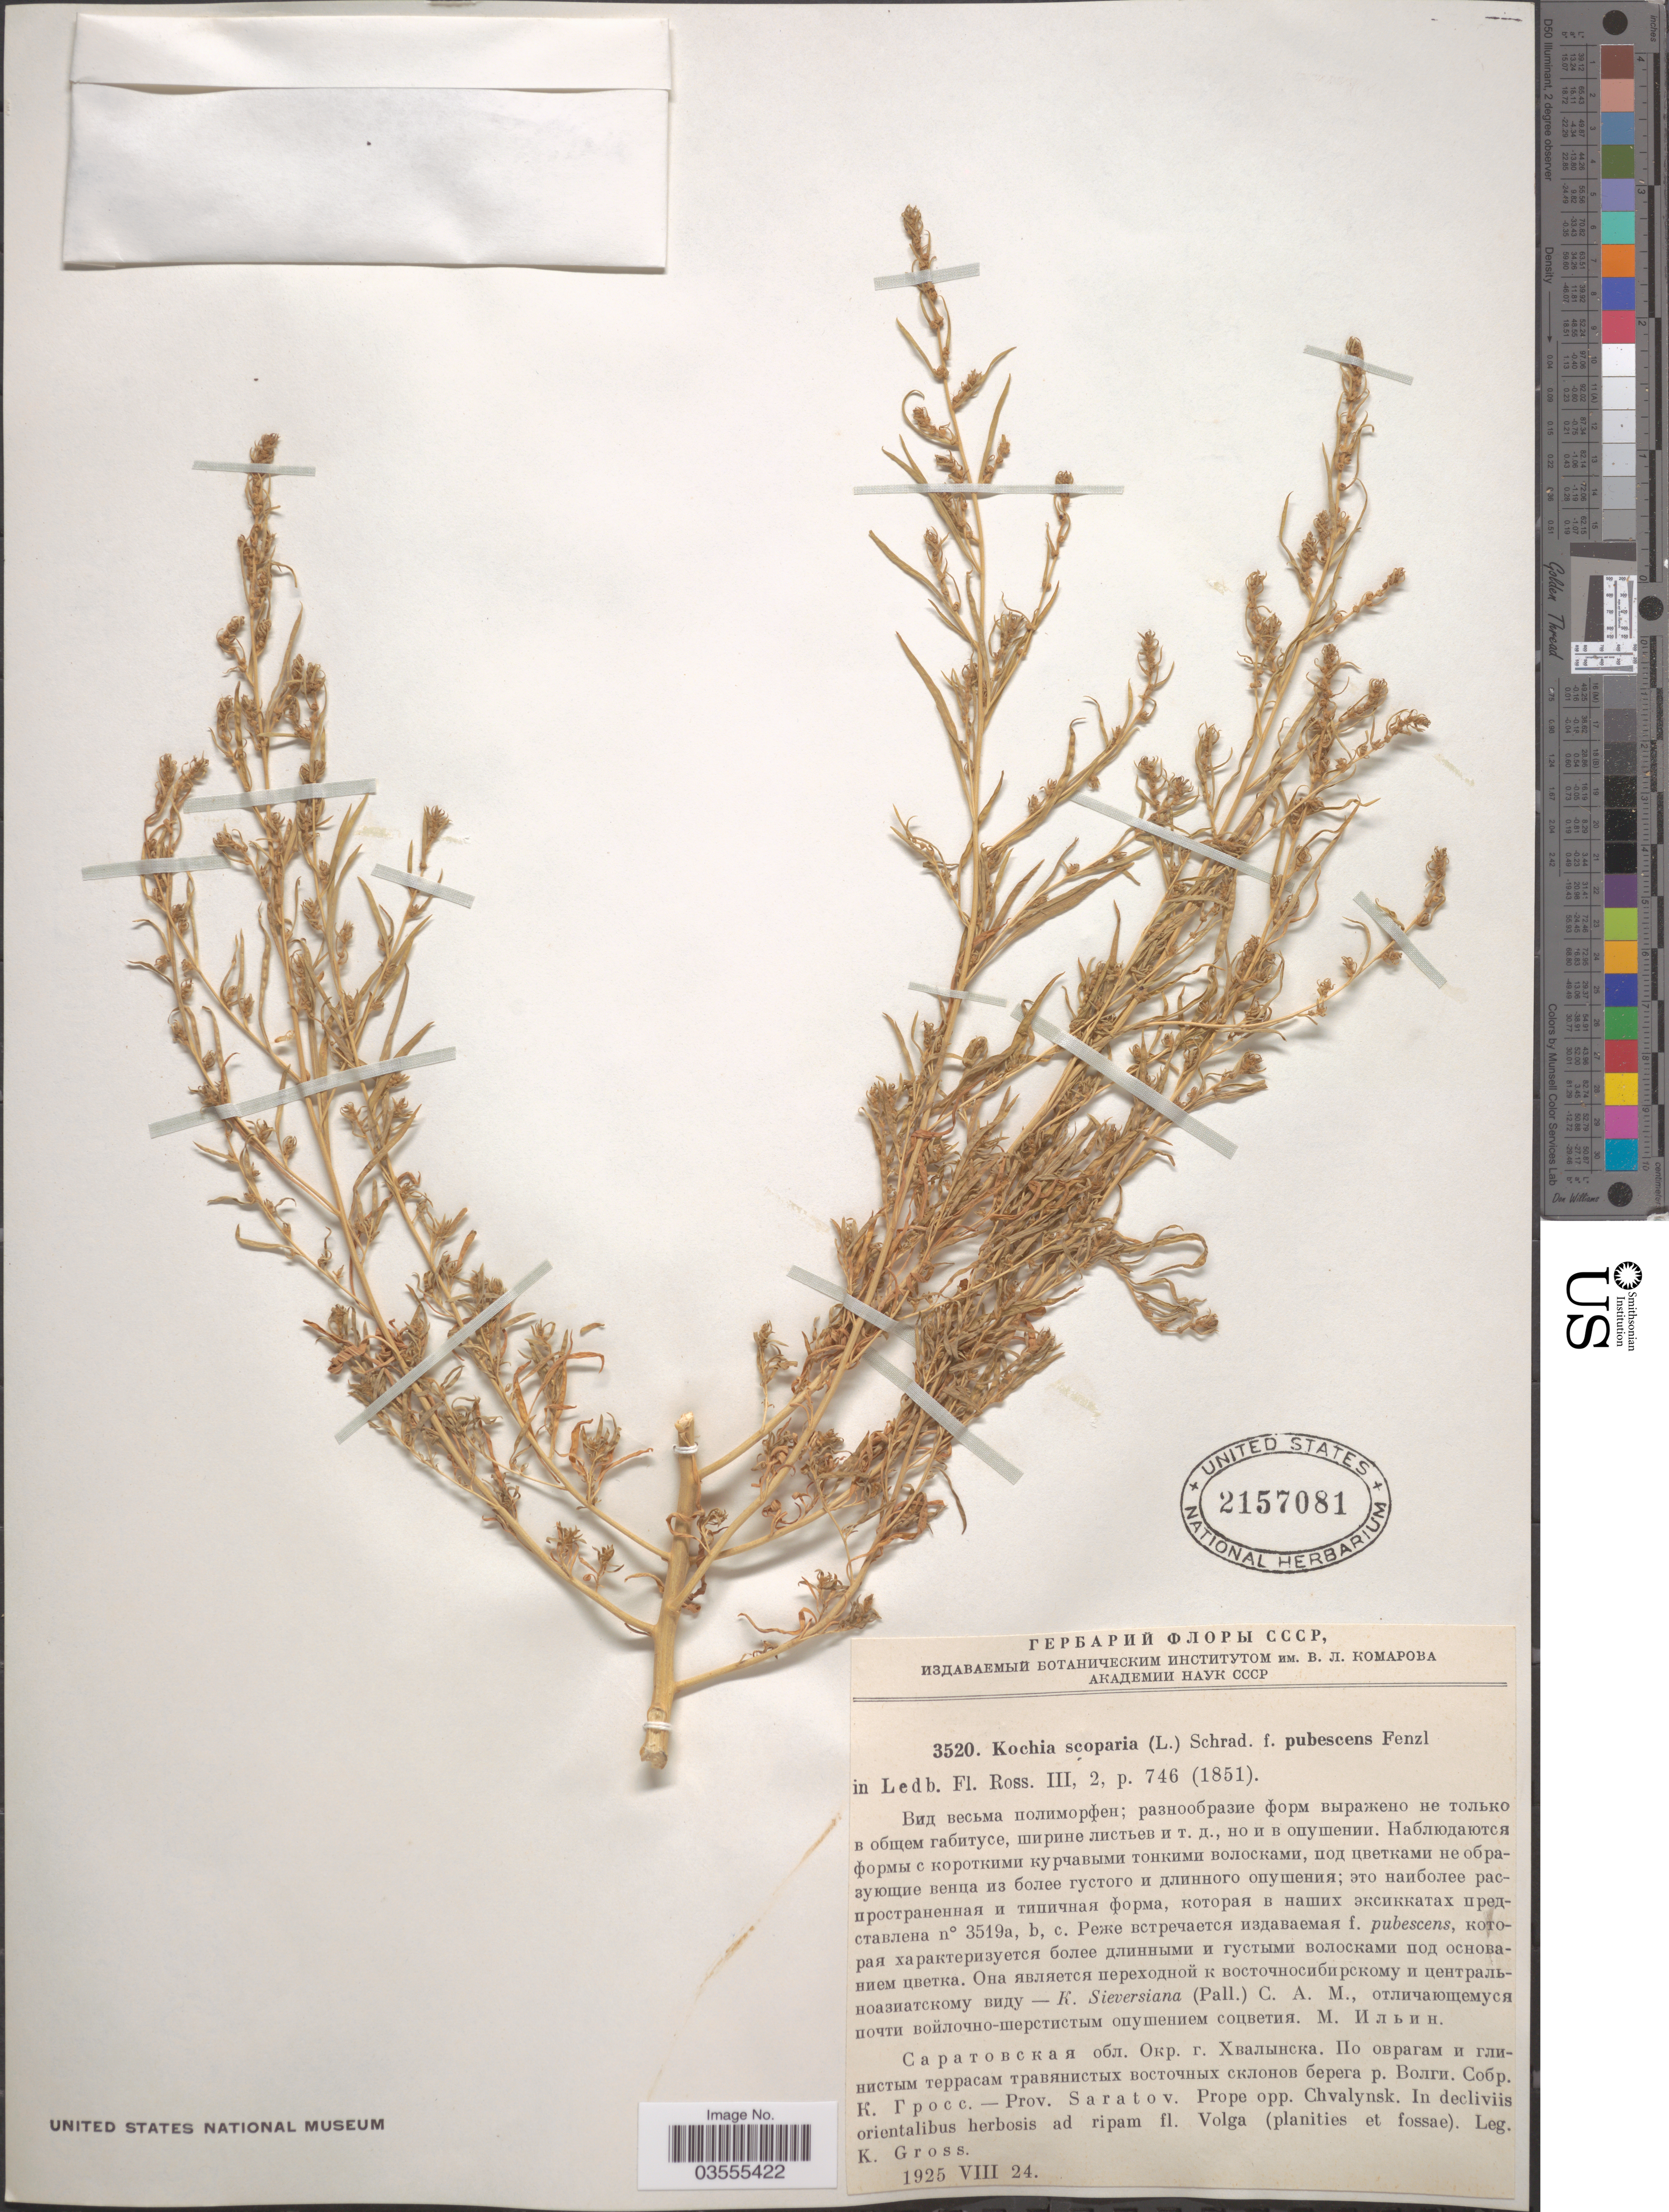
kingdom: Plantae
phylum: Tracheophyta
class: Magnoliopsida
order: Caryophyllales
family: Amaranthaceae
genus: Bassia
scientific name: Bassia scoparia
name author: (L.) Voss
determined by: U.S. National Herbarium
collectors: K. Gross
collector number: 3520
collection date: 1925-08-24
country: Russian Federation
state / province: Saratov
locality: Prope opp. Chvalynsk. In decliviis orientalibus herbosis ad ripam fl. Volga.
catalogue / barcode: US 2157081